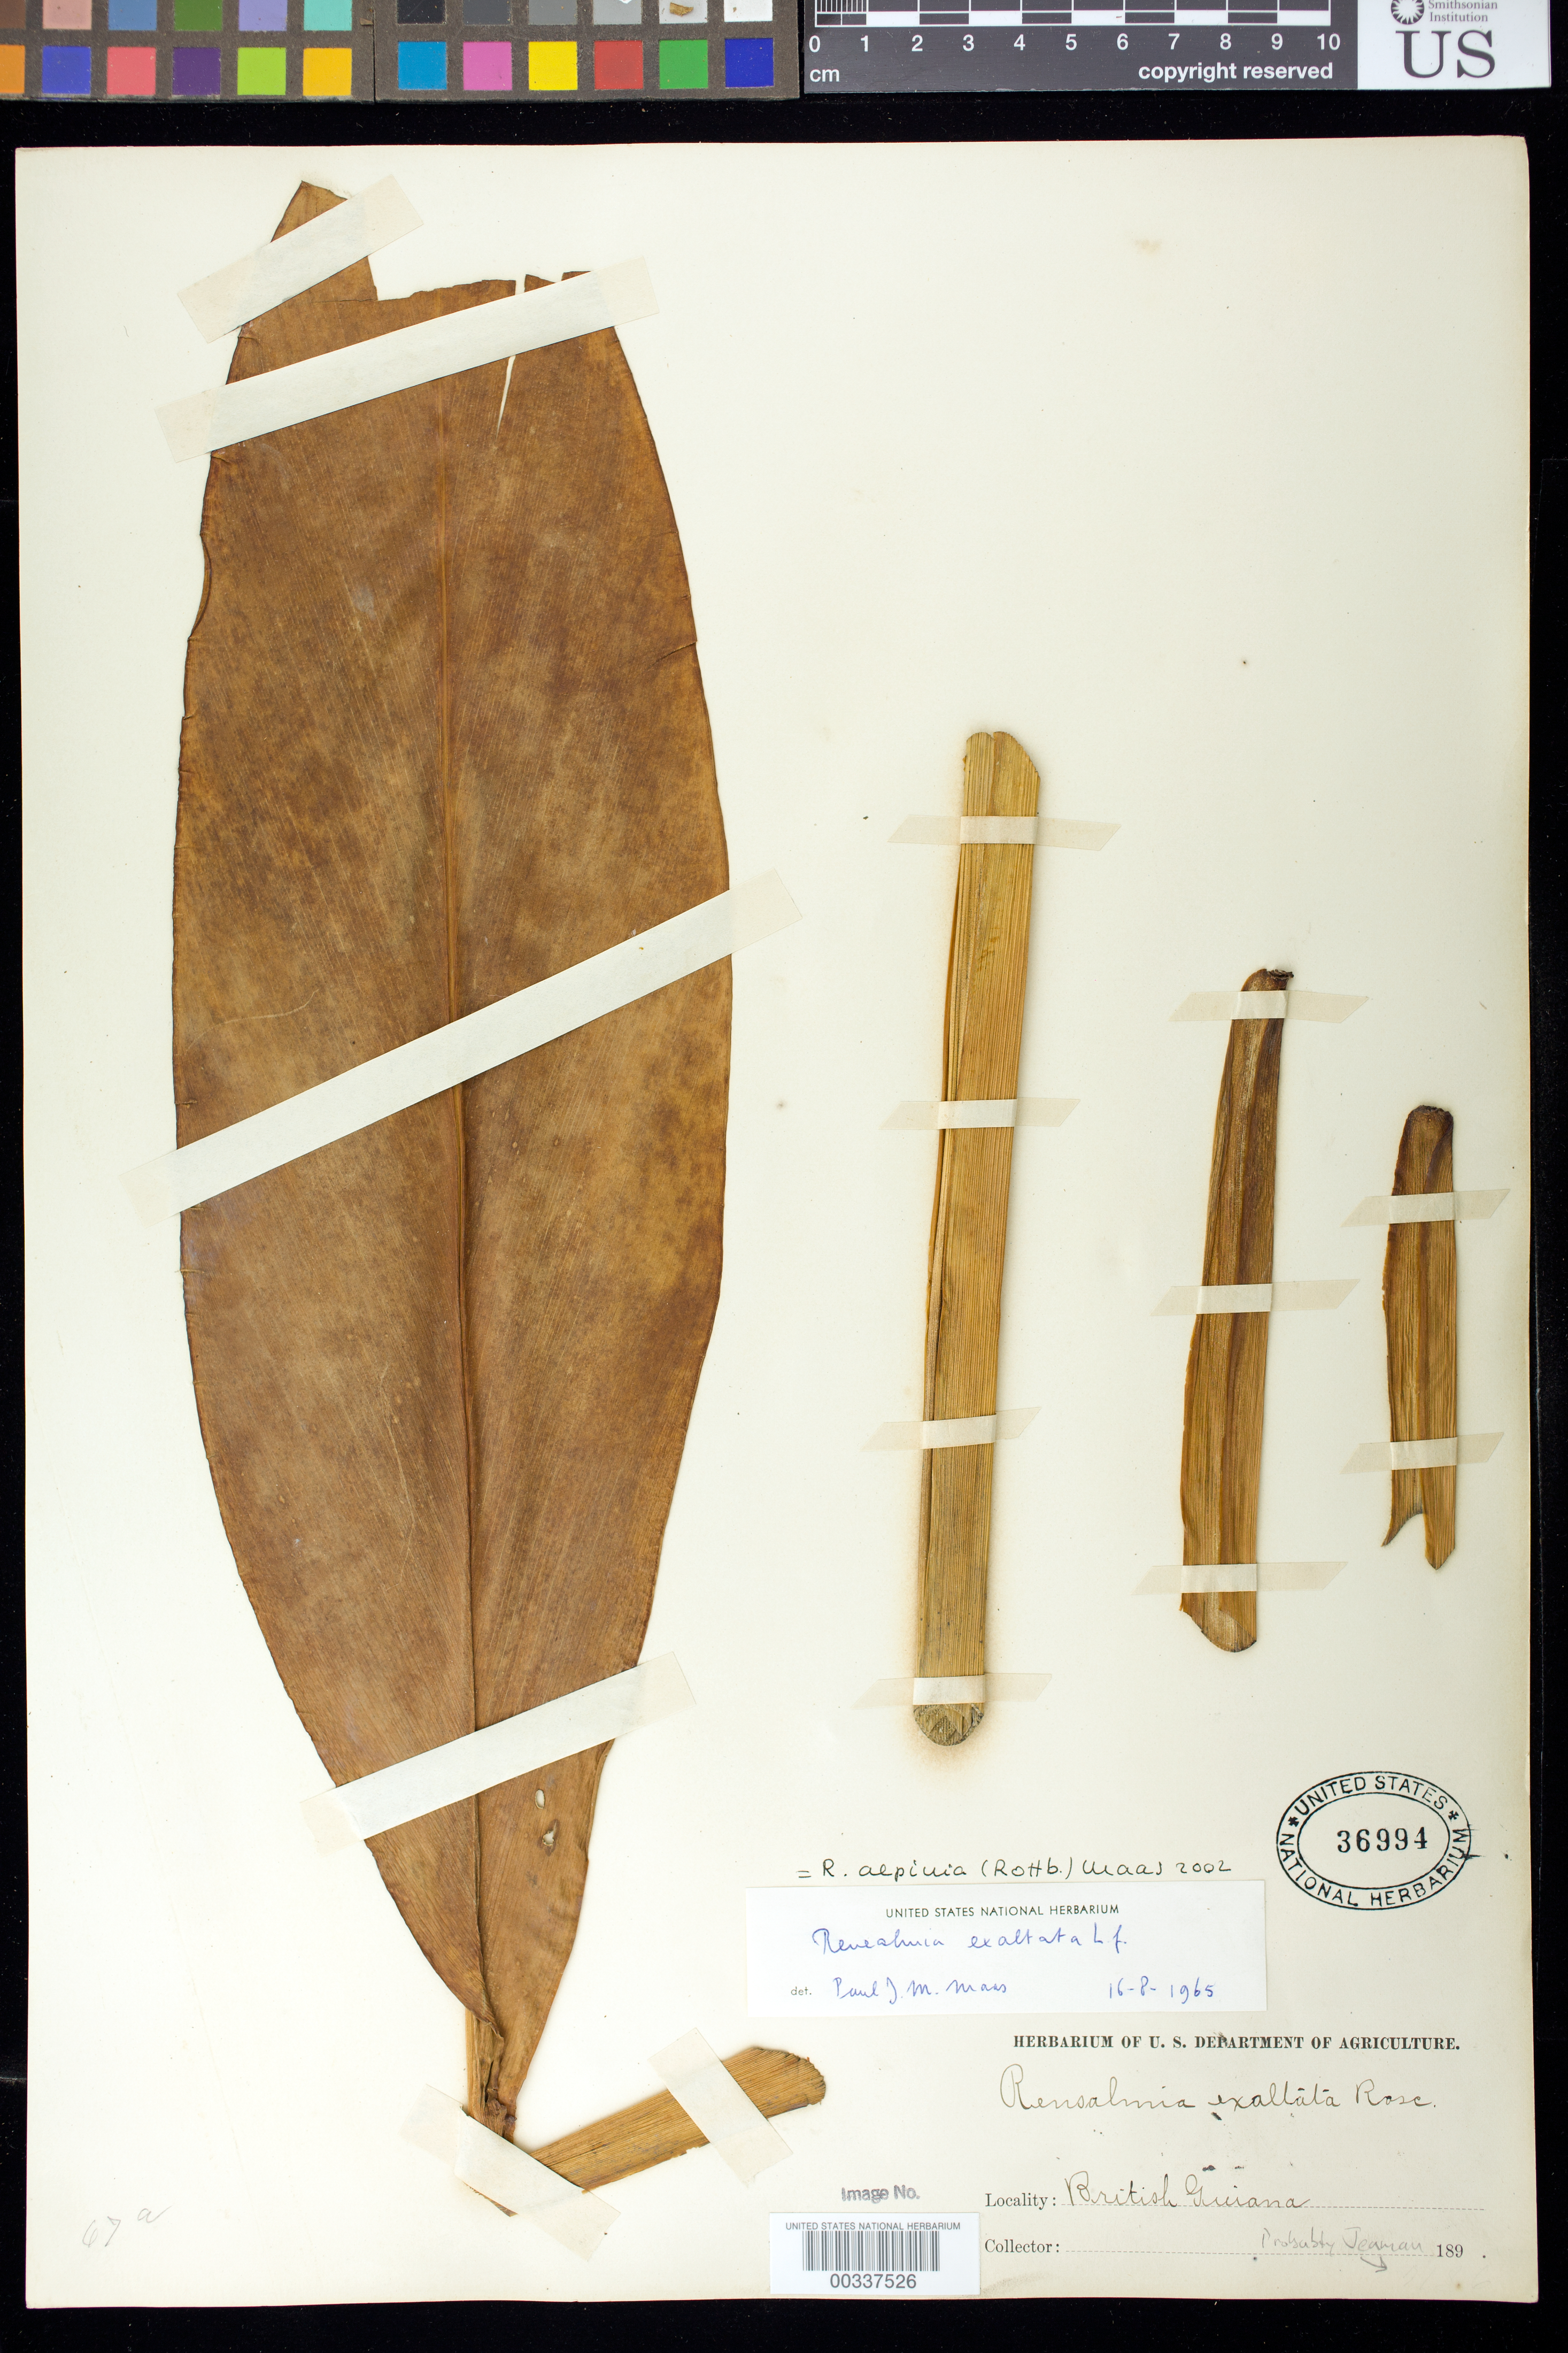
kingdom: Plantae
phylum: Tracheophyta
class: Liliopsida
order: Zingiberales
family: Zingiberaceae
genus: Renealmia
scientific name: Renealmia alpinia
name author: (Rottb.) Maas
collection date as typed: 189-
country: Guyana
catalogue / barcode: US 36994